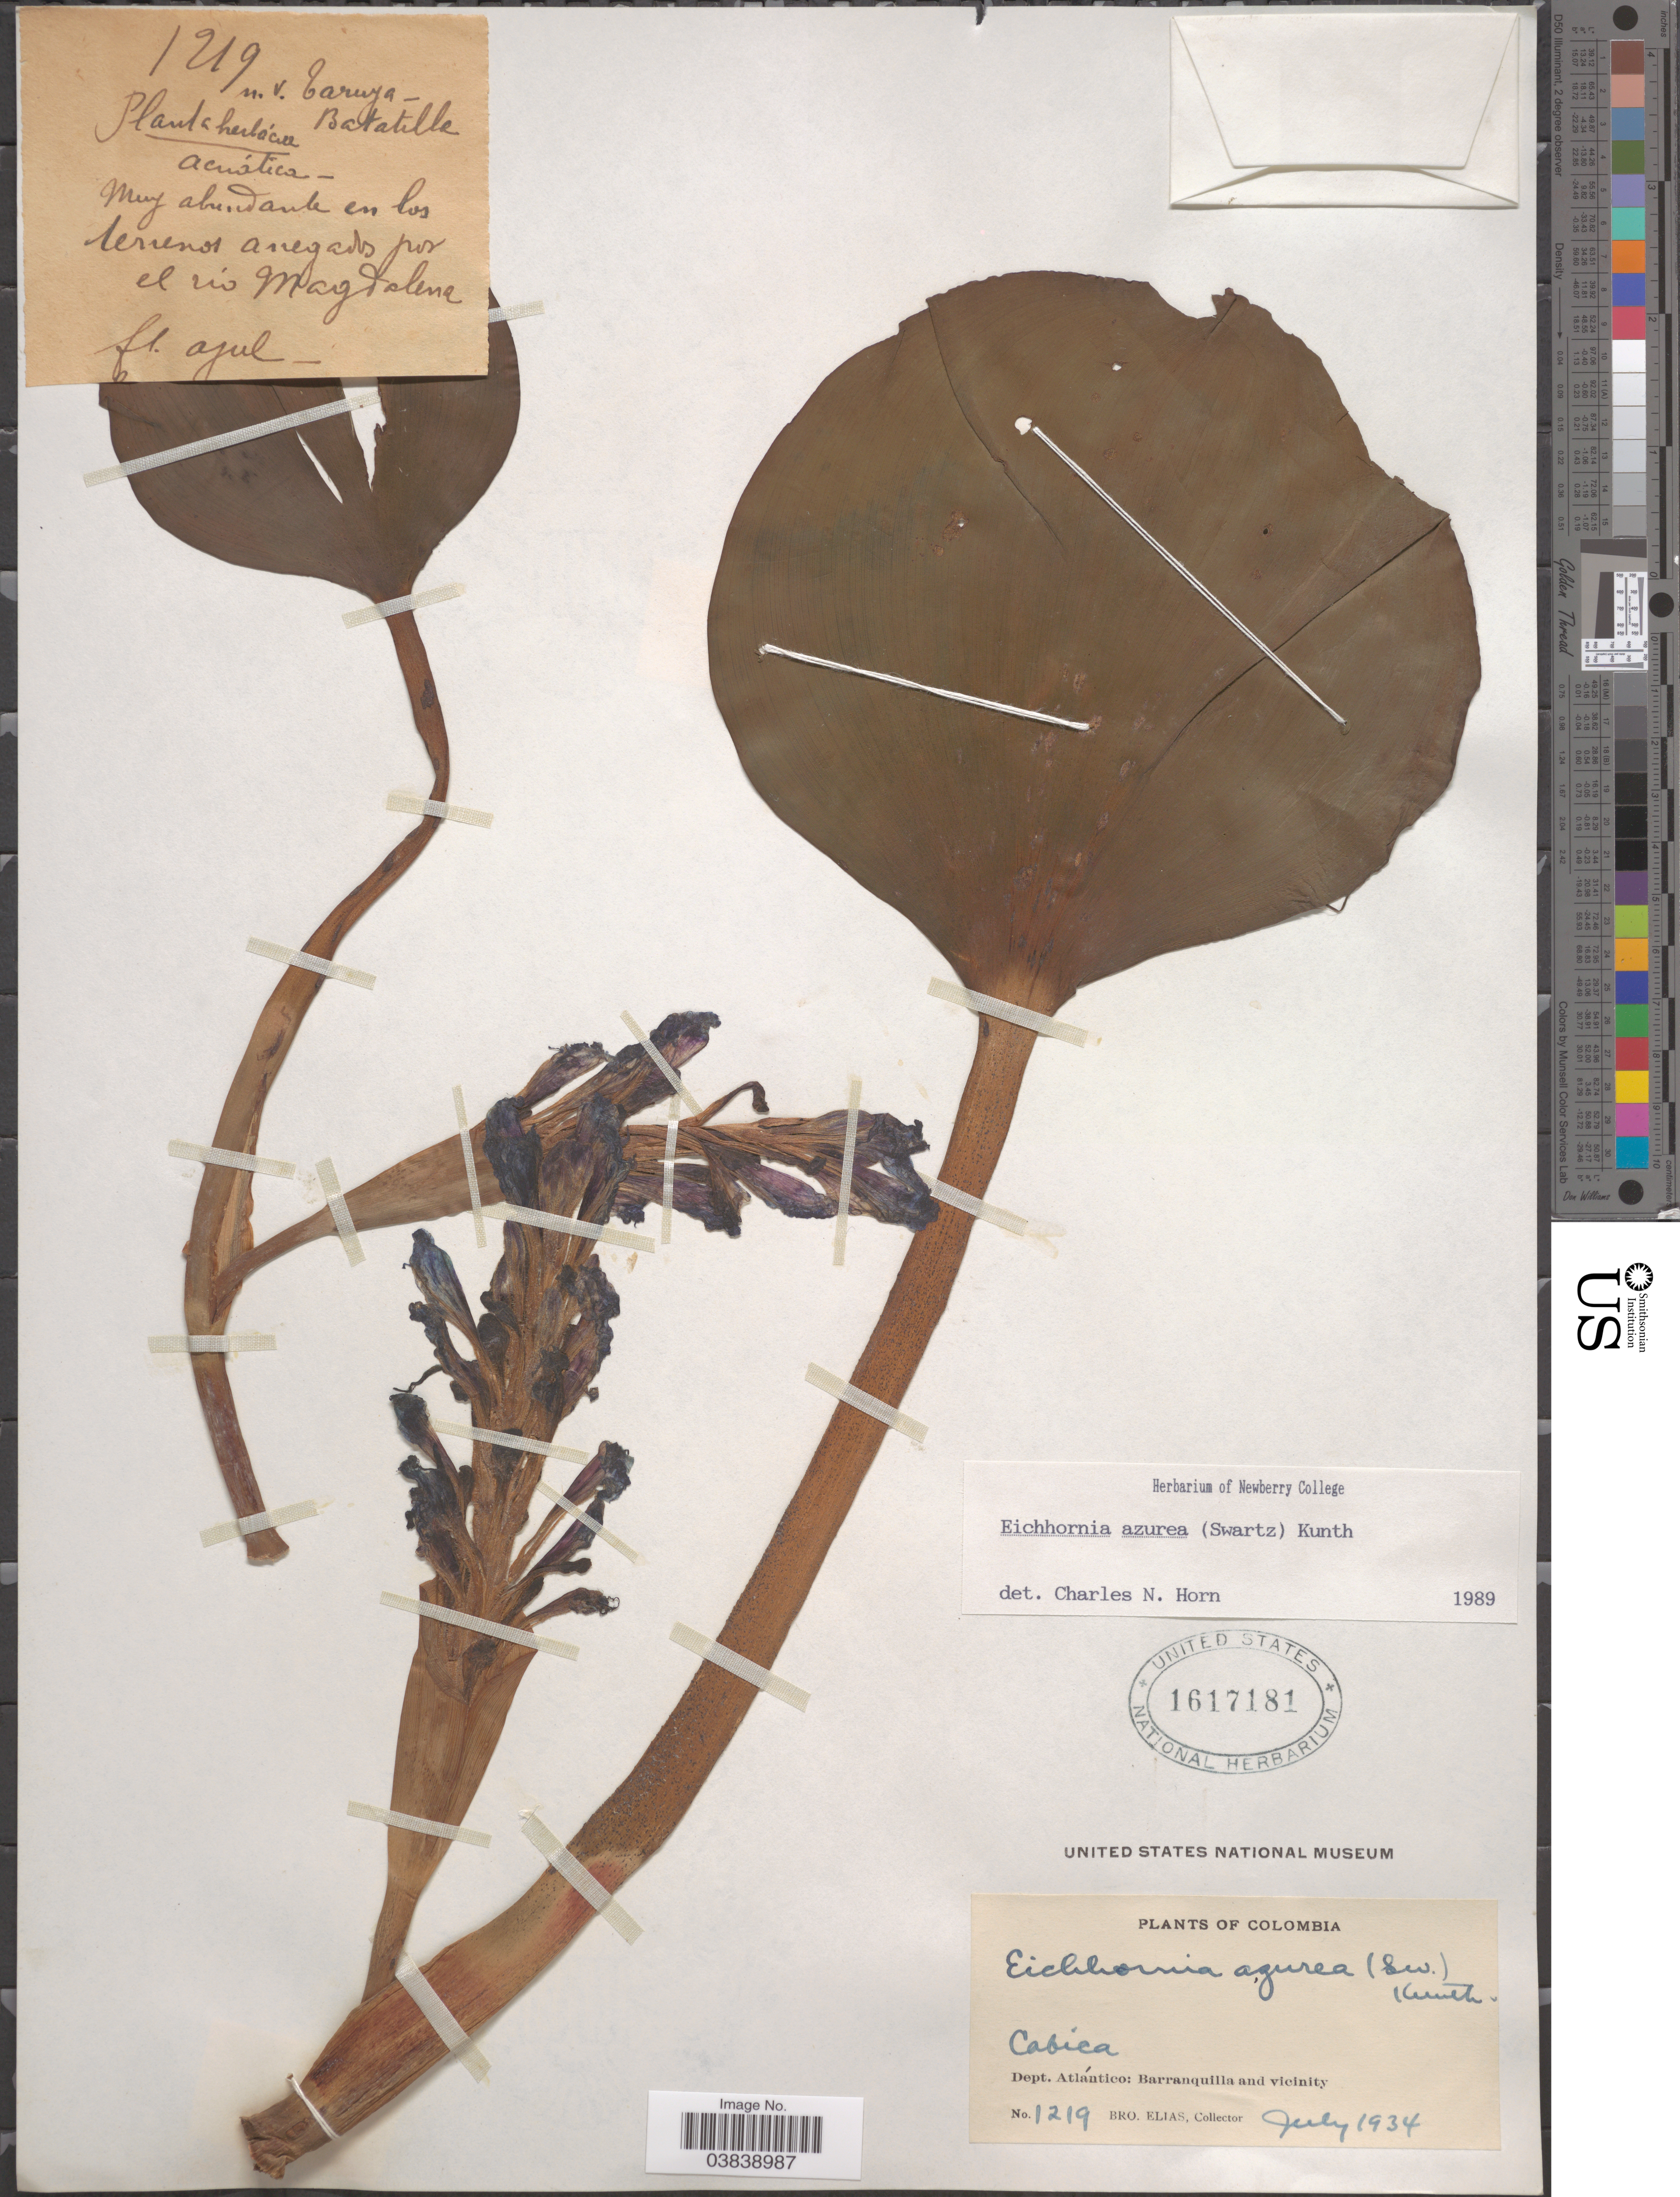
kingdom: Plantae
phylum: Tracheophyta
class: Liliopsida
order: Commelinales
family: Pontederiaceae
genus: Eichhornia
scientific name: Eichhornia azurea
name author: (Sw.) Kunth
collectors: Bro. Elias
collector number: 1219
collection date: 1934-07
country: Colombia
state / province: Atlántico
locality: Cabica. Dept. Atlántico: Barranquilla and vicinity. El rio Magdalena.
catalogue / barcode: US 1617181